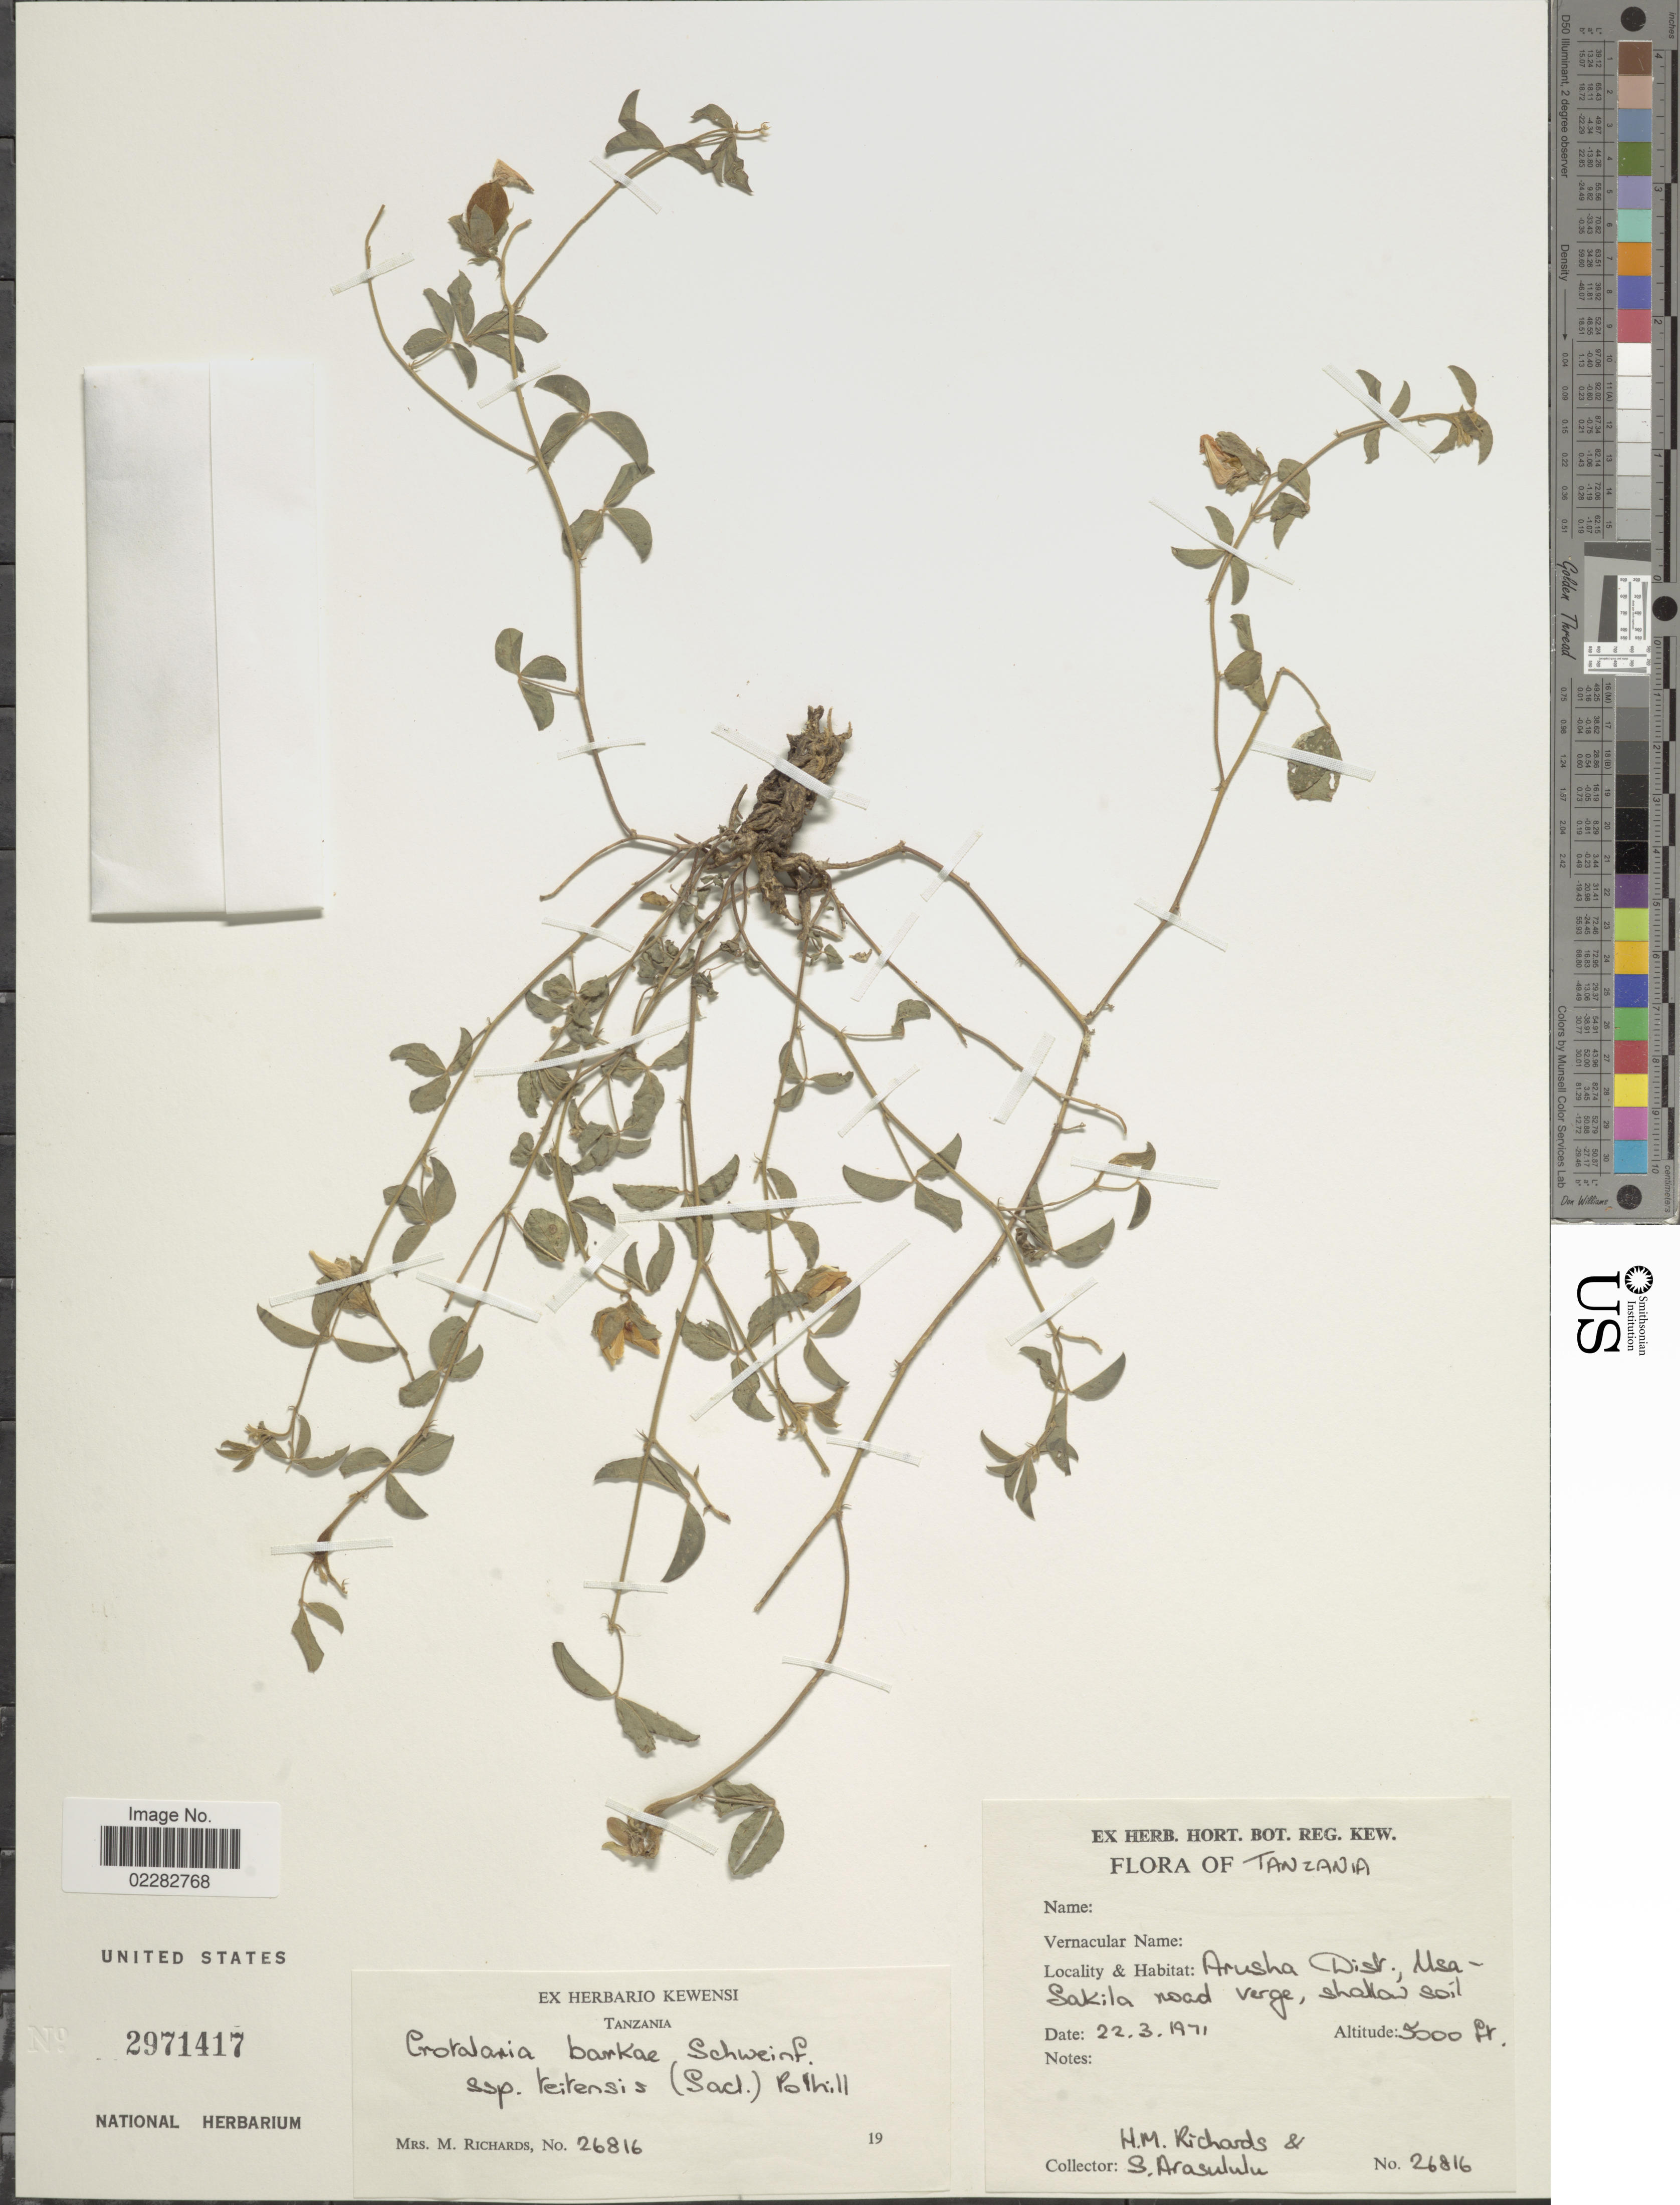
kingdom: Plantae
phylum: Tracheophyta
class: Magnoliopsida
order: Fabales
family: Fabaceae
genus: Crotalaria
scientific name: Crotalaria barkae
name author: Schweinf.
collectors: H. Richards & S. Arasululu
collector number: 26816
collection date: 1971-03-22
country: Tanzania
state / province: Arusha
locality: Usa-Sakila road verge.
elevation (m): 1524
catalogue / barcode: US 2971417